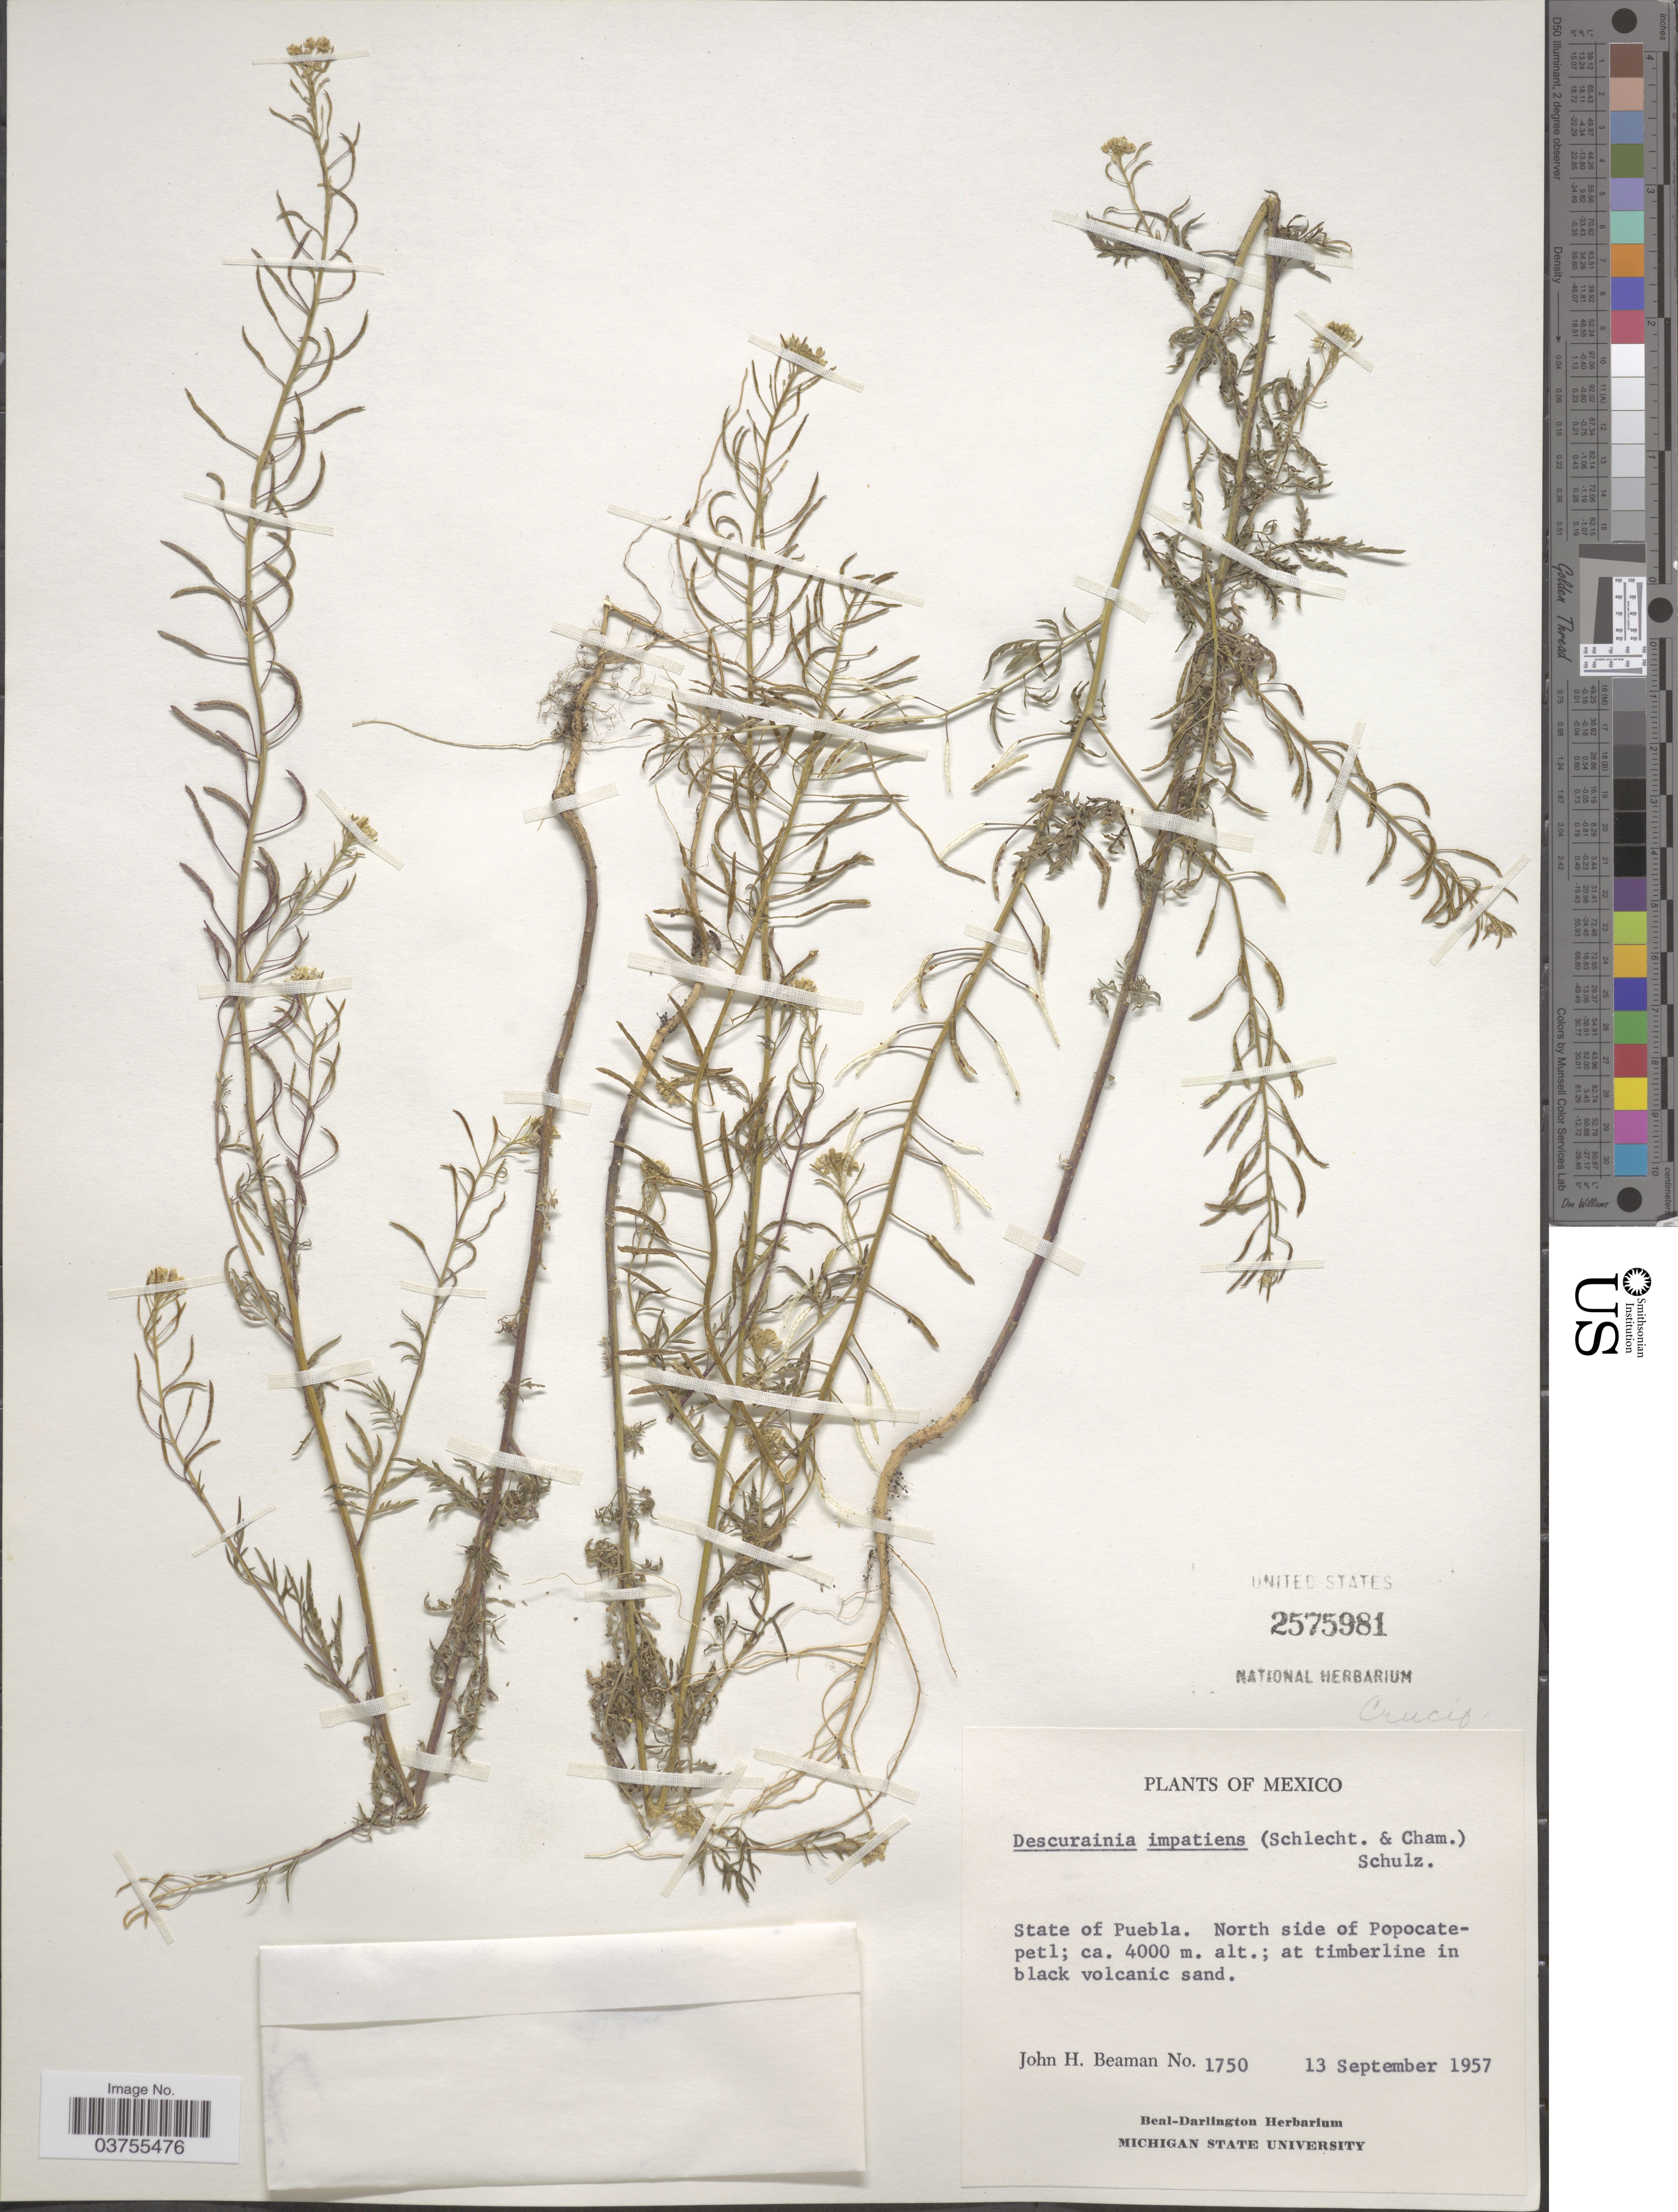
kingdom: Plantae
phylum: Tracheophyta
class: Magnoliopsida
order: Brassicales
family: Brassicaceae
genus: Descurainia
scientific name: Descurainia impatiens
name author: (Schltdl. et al.) O.E. Schulz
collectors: J. H. Beaman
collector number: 1750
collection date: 1957-09-13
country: Mexico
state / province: Puebla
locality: North side of Popocatepetl; at timberline in black volcanic sand.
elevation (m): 4000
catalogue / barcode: US 2575981